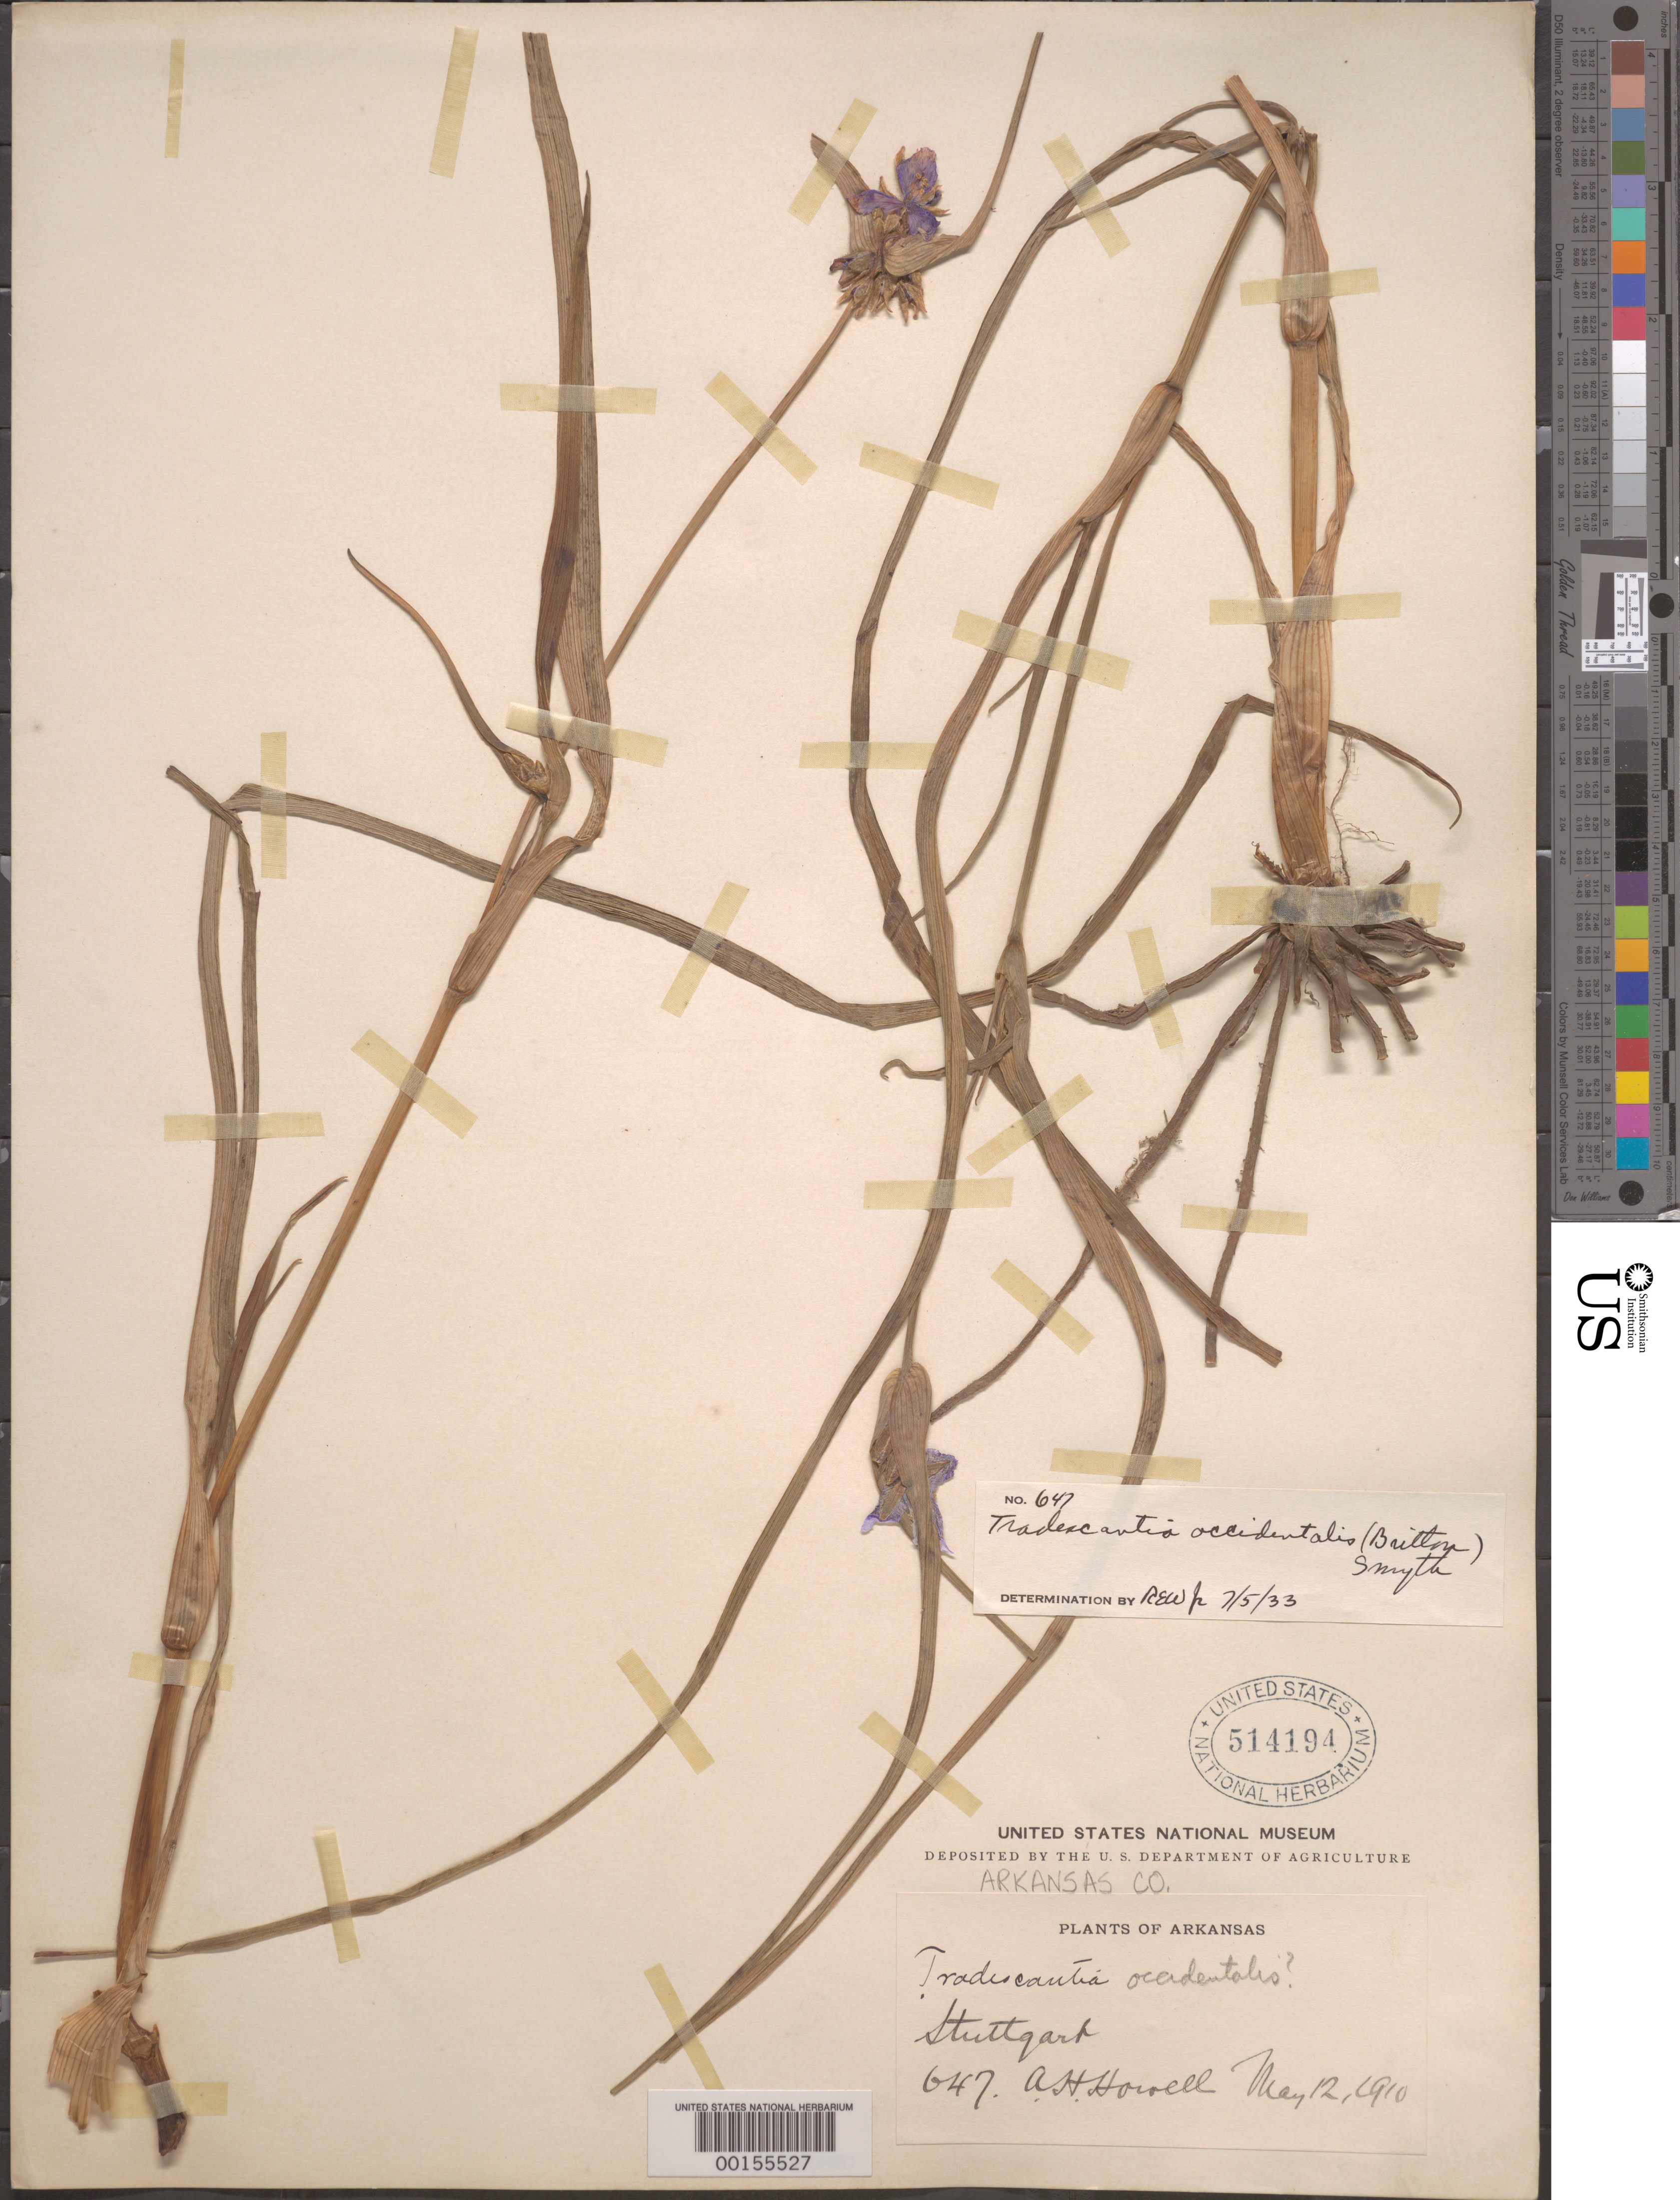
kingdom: Plantae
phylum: Tracheophyta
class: Liliopsida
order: Commelinales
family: Commelinaceae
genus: Tradescantia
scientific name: Tradescantia occidentalis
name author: (Britton) Smyth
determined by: Woodward, R. E.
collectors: A. Hocoell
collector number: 647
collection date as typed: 12 May 1910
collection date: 1910-05-12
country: United States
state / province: Arkansas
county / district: Arkansas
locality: Stuttgart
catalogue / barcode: US 514194